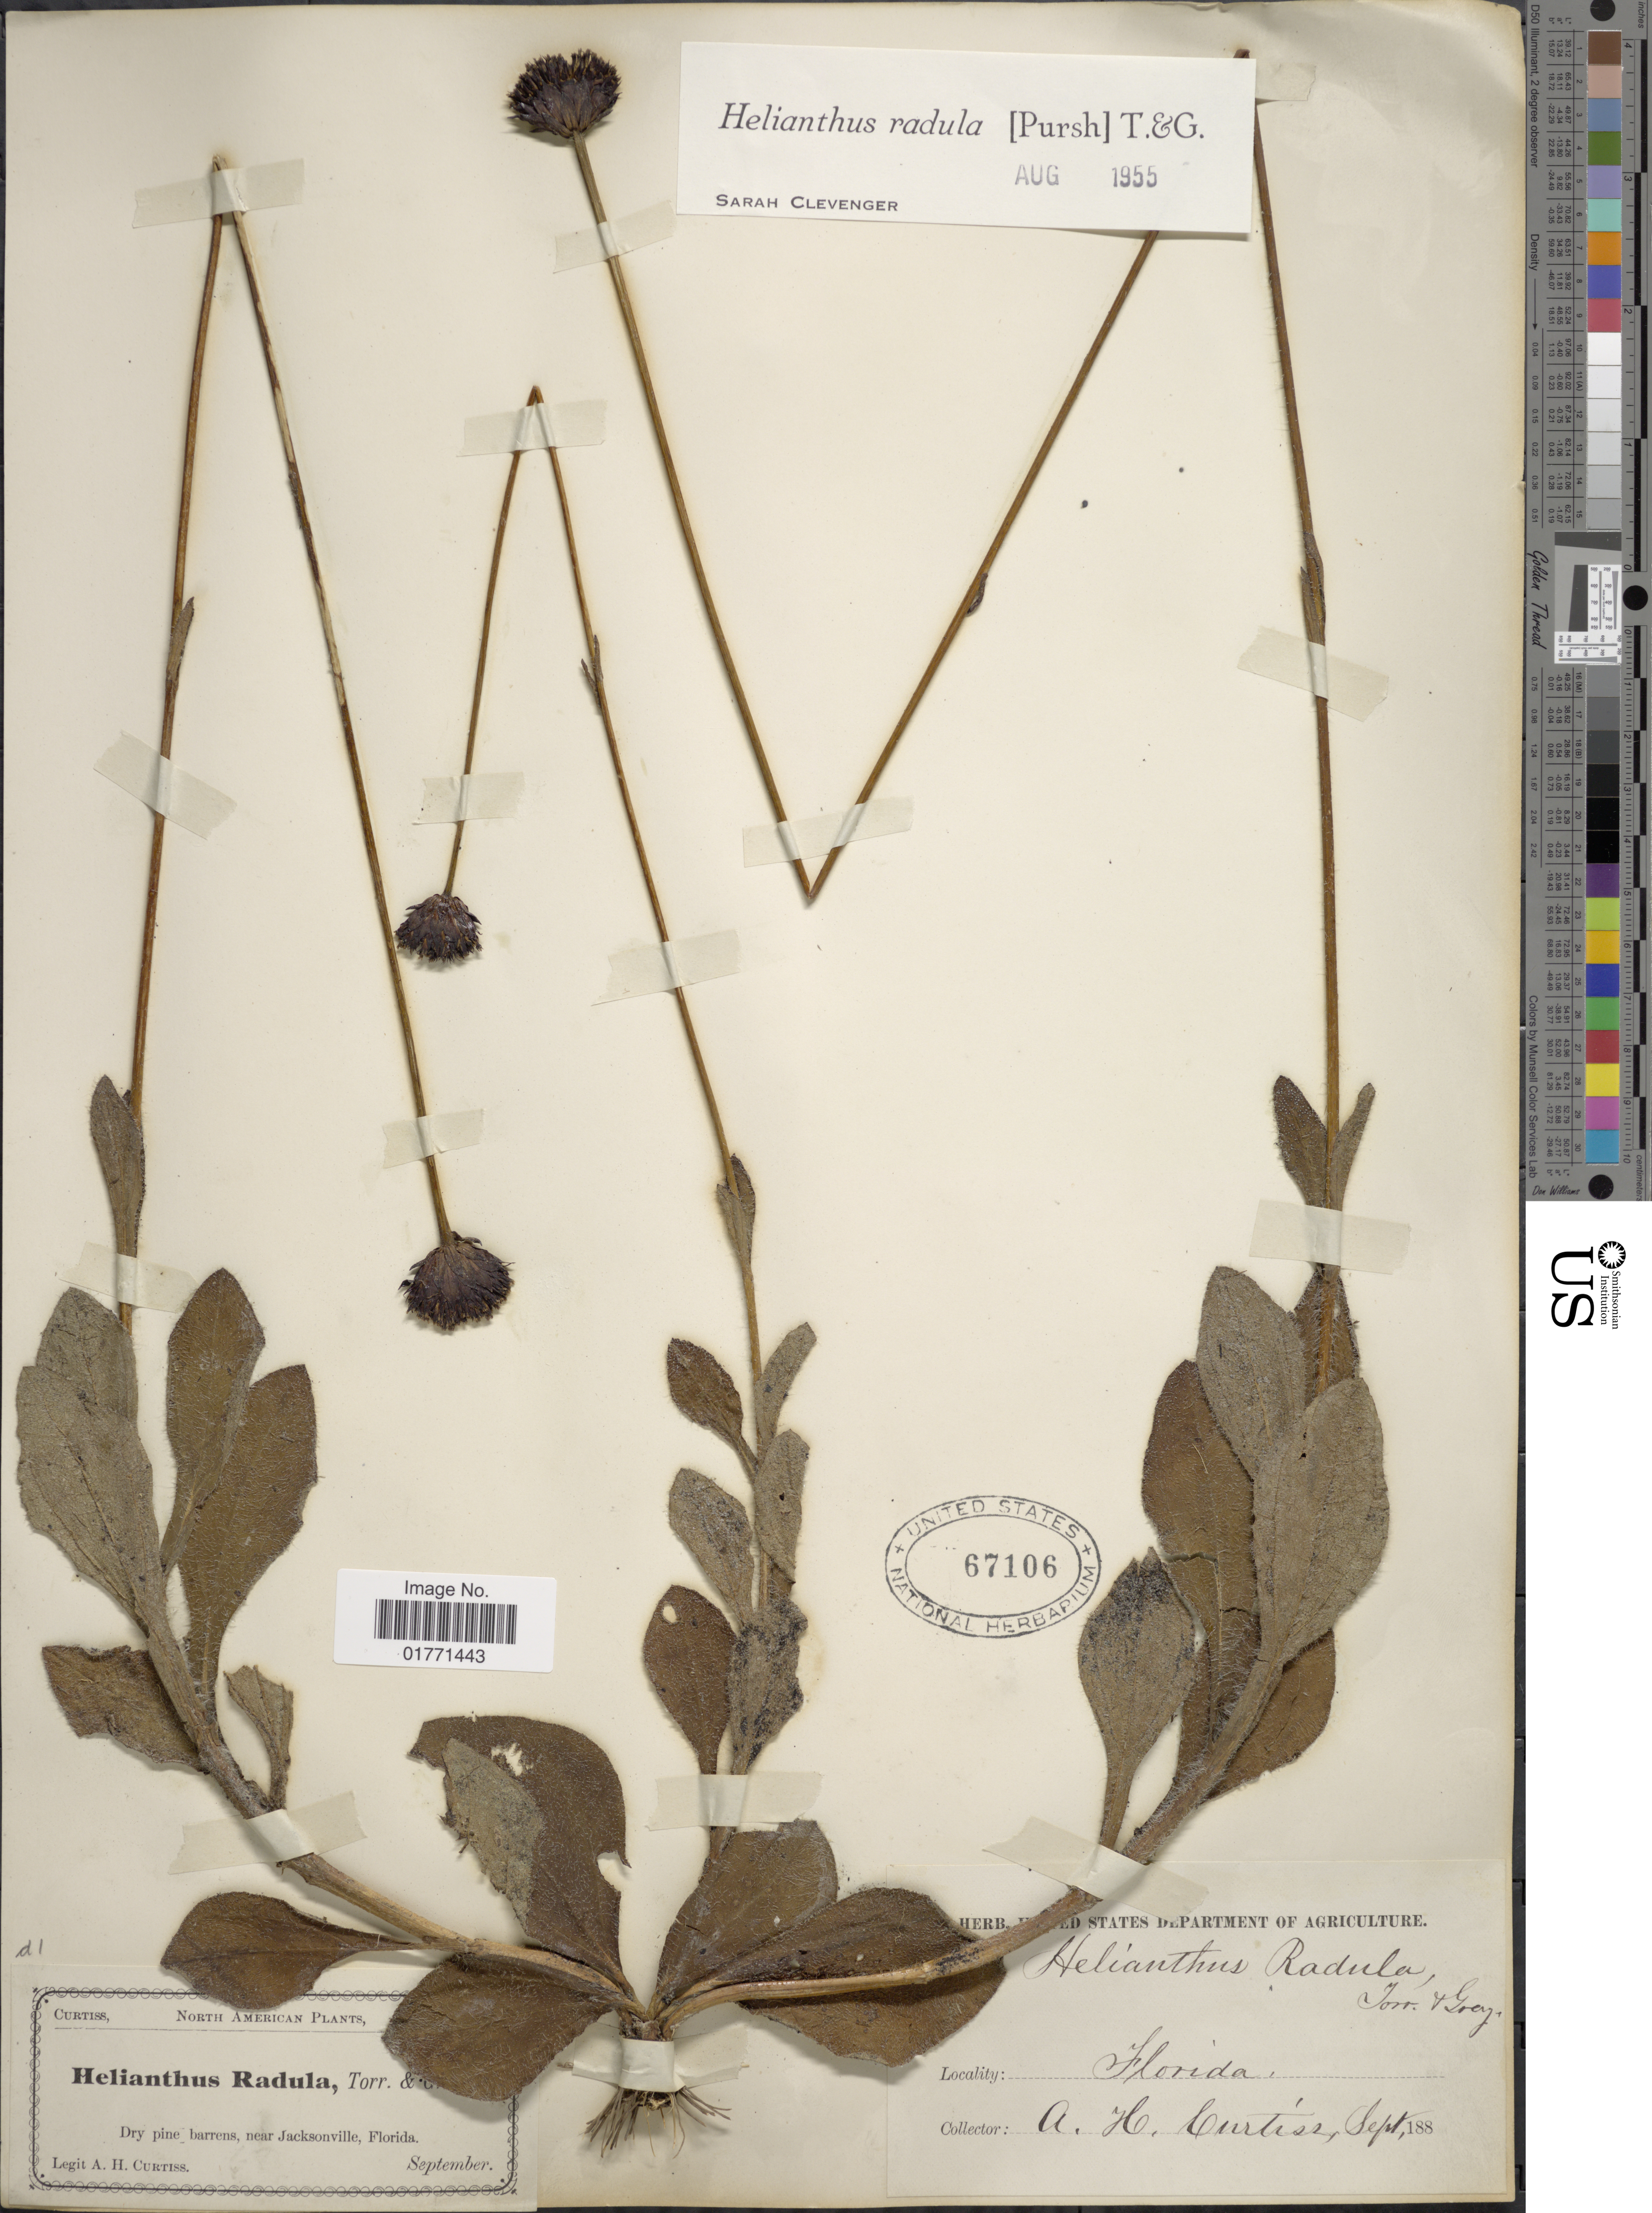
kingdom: Plantae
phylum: Tracheophyta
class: Magnoliopsida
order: Asterales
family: Asteraceae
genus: Helianthus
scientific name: Helianthus radula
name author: (Pursh) Torr. & A. Gray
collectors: A. H. Curtiss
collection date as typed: Sept 188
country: United States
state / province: Florida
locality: Near Jacksonsville, Florida.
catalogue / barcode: US 67106